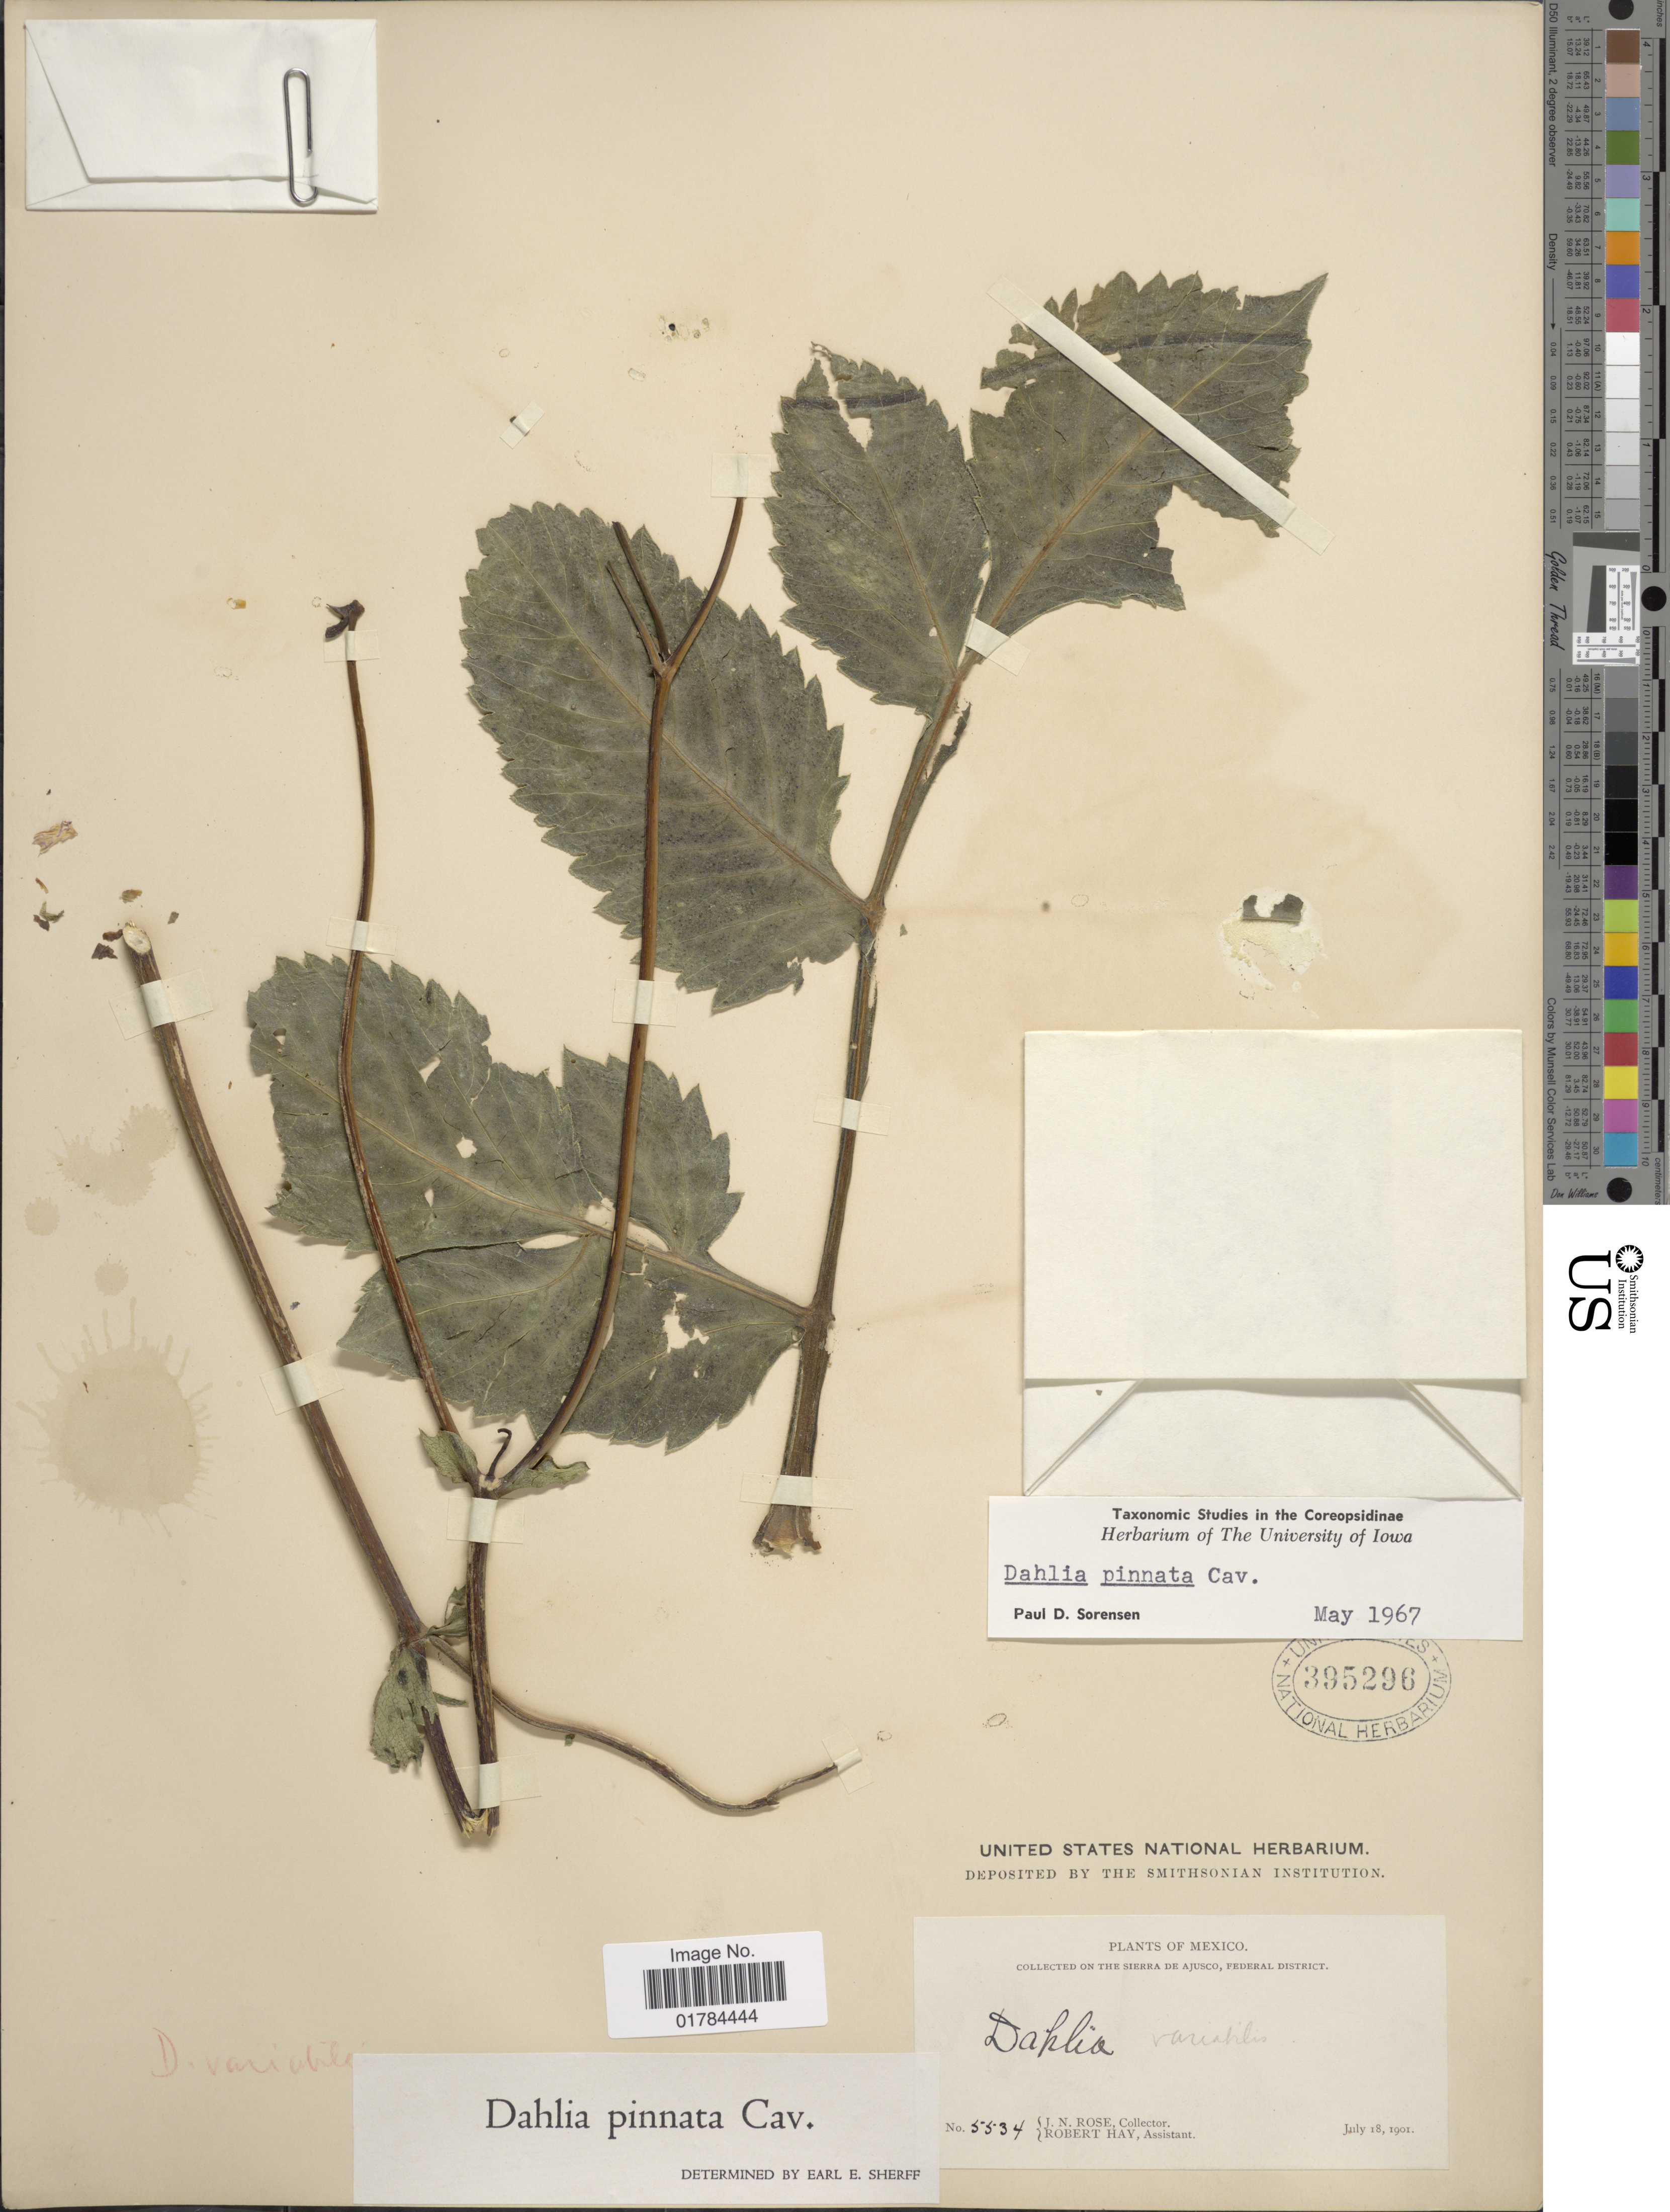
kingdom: Plantae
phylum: Tracheophyta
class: Magnoliopsida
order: Asterales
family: Asteraceae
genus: Dahlia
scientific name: Dahlia pinnata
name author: Cav.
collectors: J. N. Rose & R. H. Hay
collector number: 5534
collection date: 1901-07-18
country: Mexico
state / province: Distrito Federal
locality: Sierra de Ajusco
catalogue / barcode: US 395296